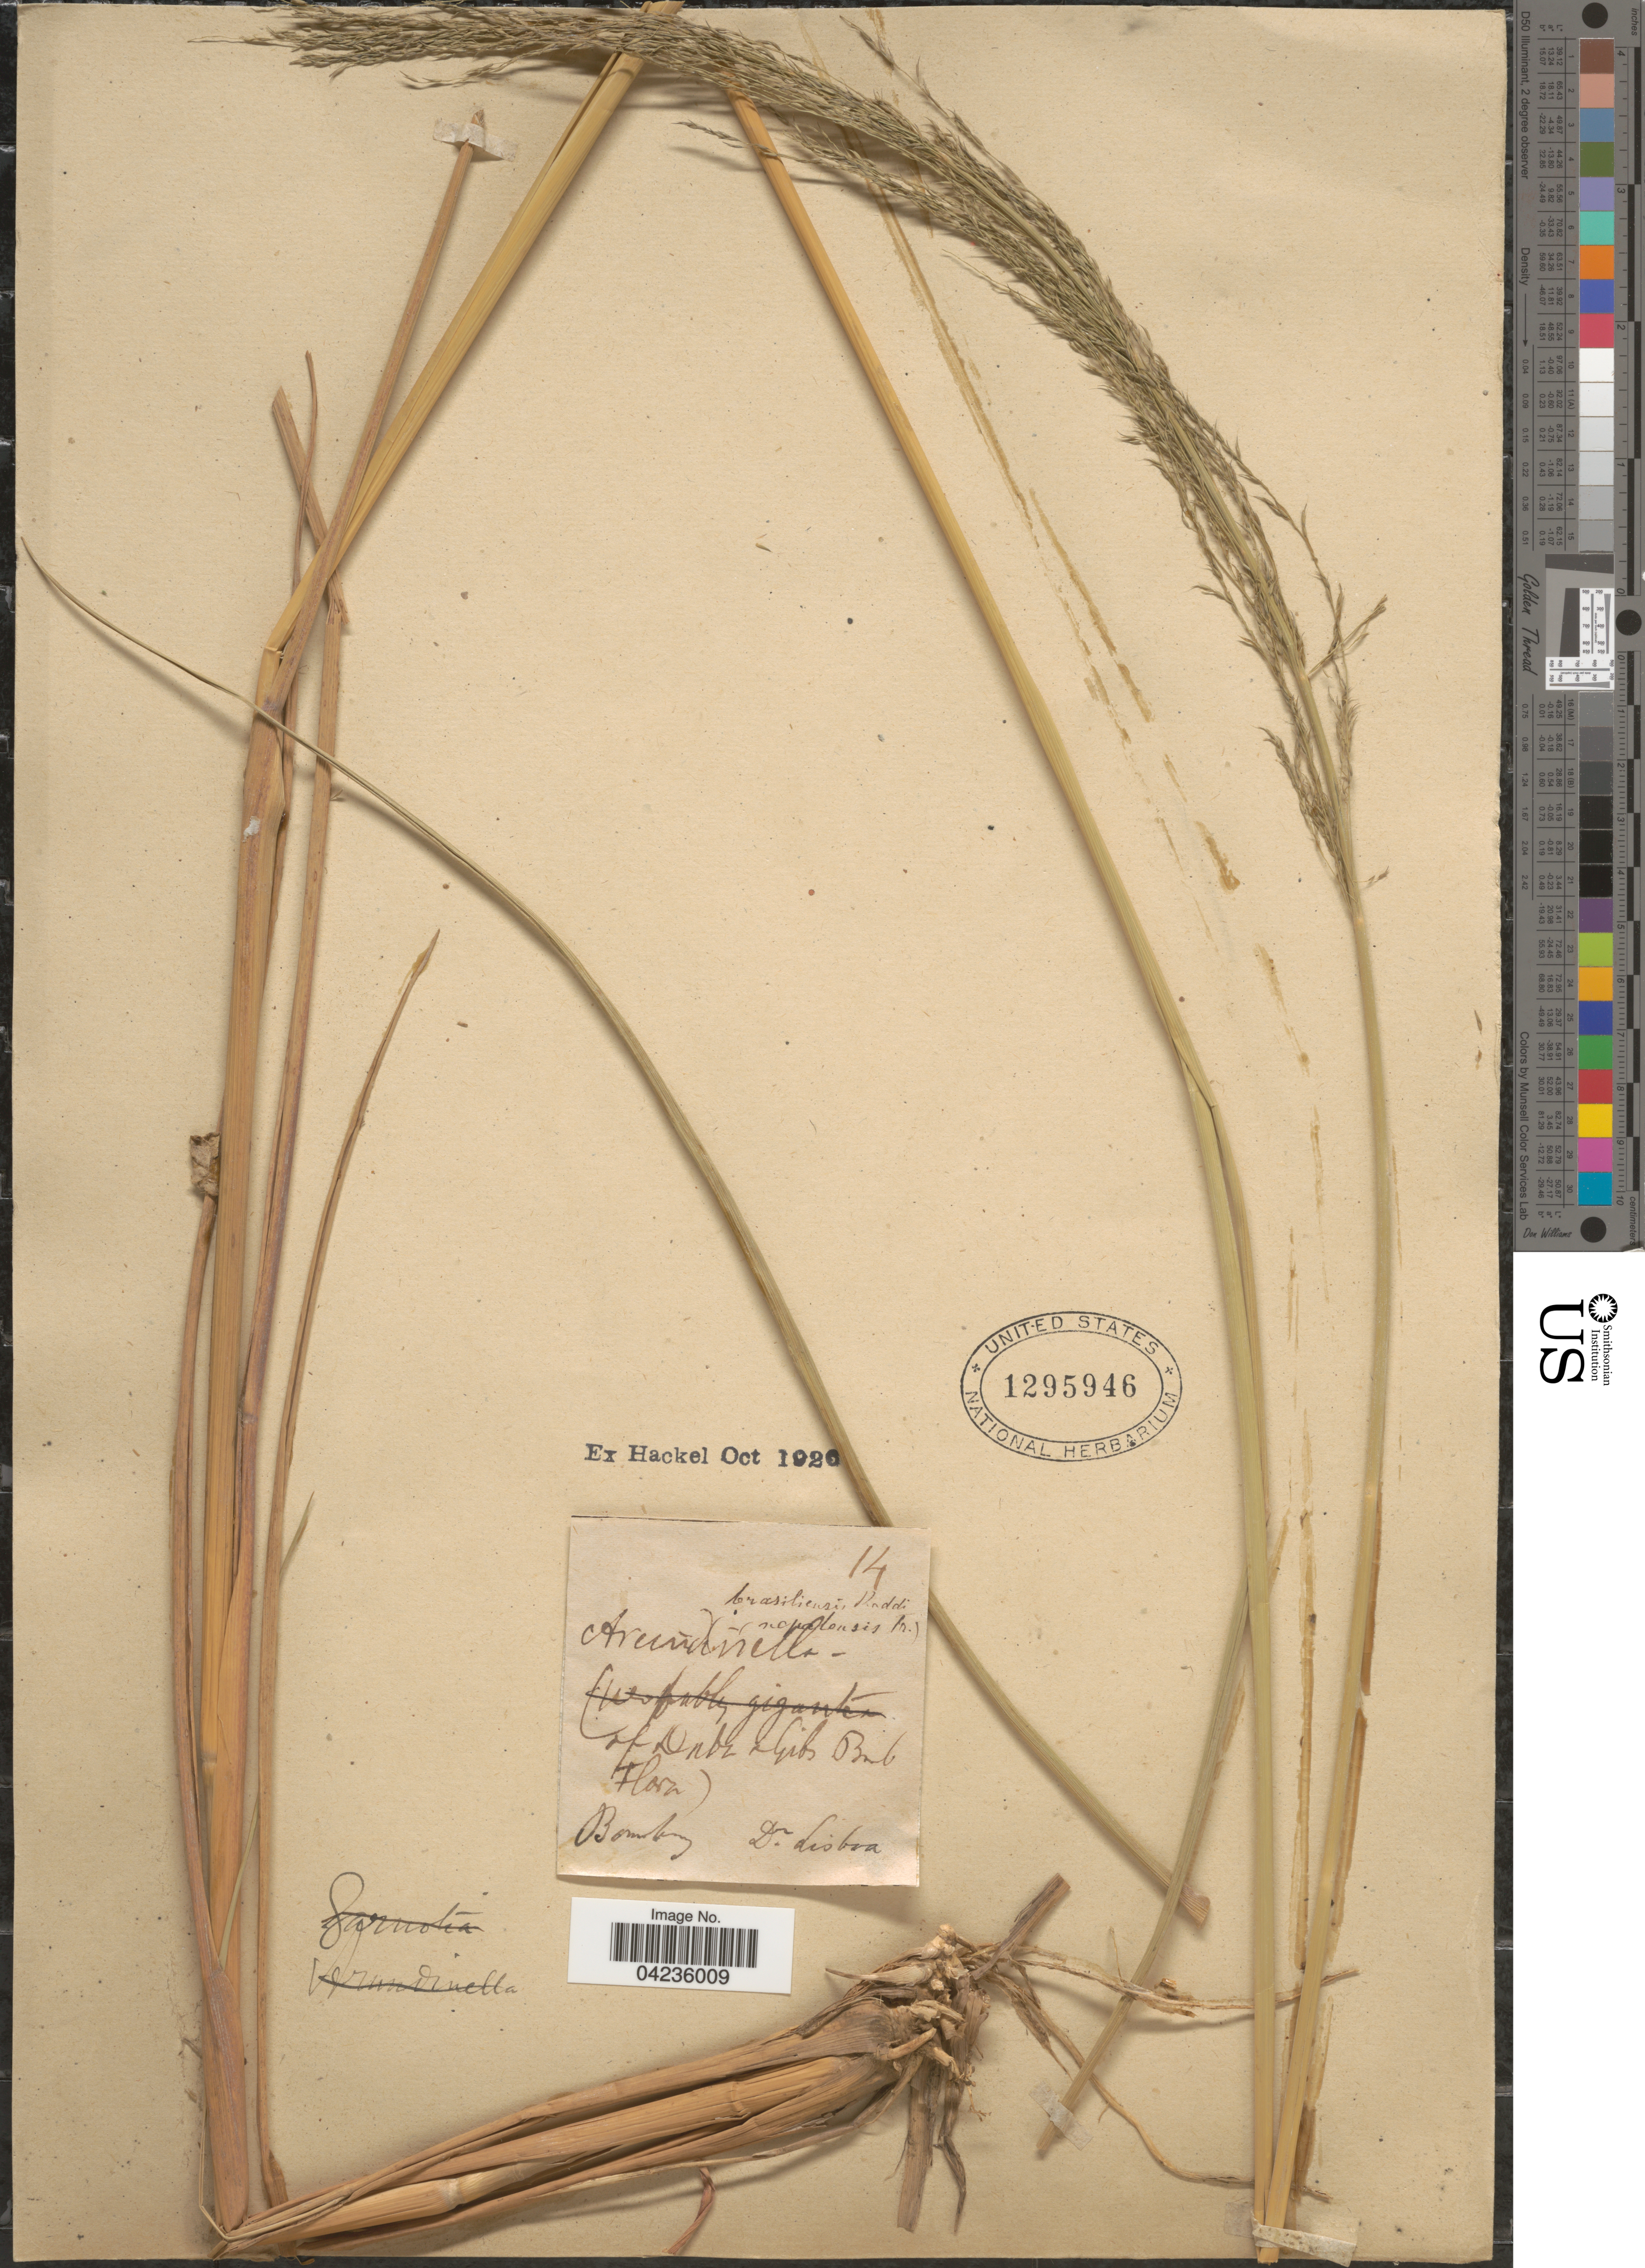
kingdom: Plantae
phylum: Tracheophyta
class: Liliopsida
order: Poales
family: Poaceae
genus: Arundinella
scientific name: Arundinella nepalensis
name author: Trin.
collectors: Lisboa, --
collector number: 14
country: India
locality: Bombay.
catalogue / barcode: US 1295946